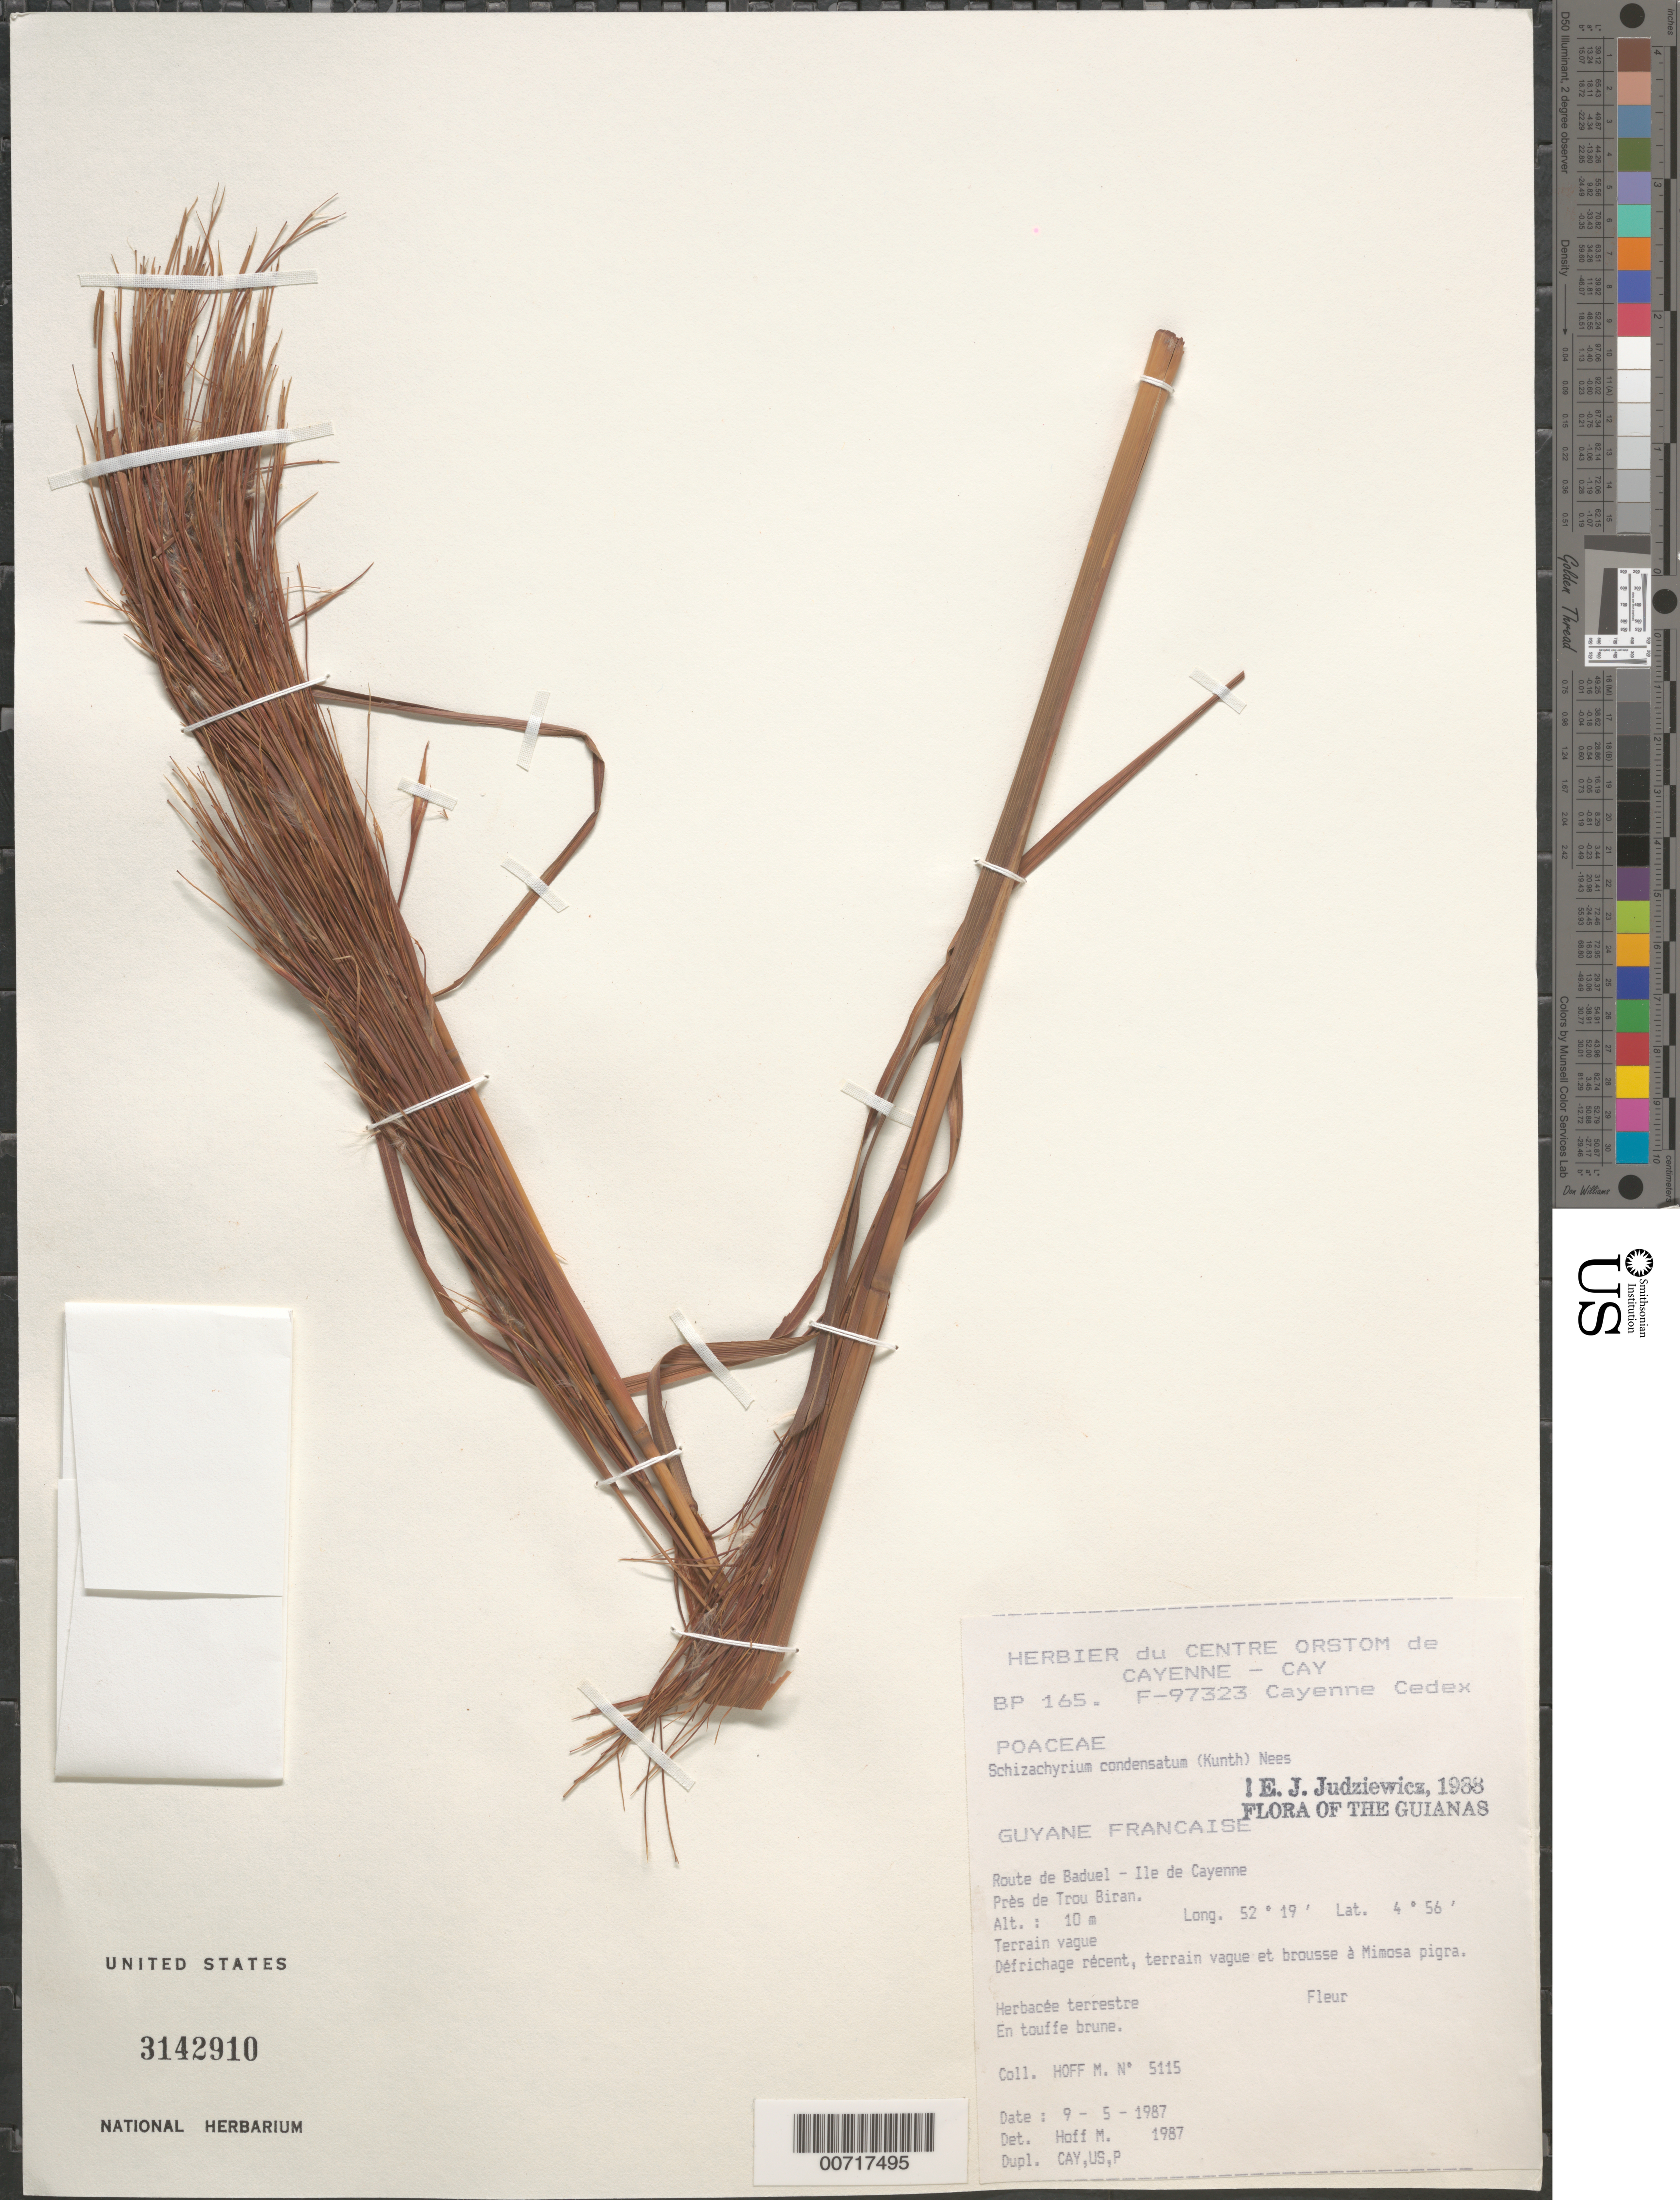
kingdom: Plantae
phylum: Tracheophyta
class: Liliopsida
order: Poales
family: Poaceae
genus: Schizachyrium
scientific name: Schizachyrium condensatum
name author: (Kunth) Nees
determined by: Judziewicz, E. J.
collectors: M. Hoff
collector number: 5115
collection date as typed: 9-May-87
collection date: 1987-05-09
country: French Guiana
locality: Route de Baduel, Ile de Cayenne, près de Trou Biran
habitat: Waste land, recent ground work; with Mimosa pigra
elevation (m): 10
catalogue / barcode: US 3142910